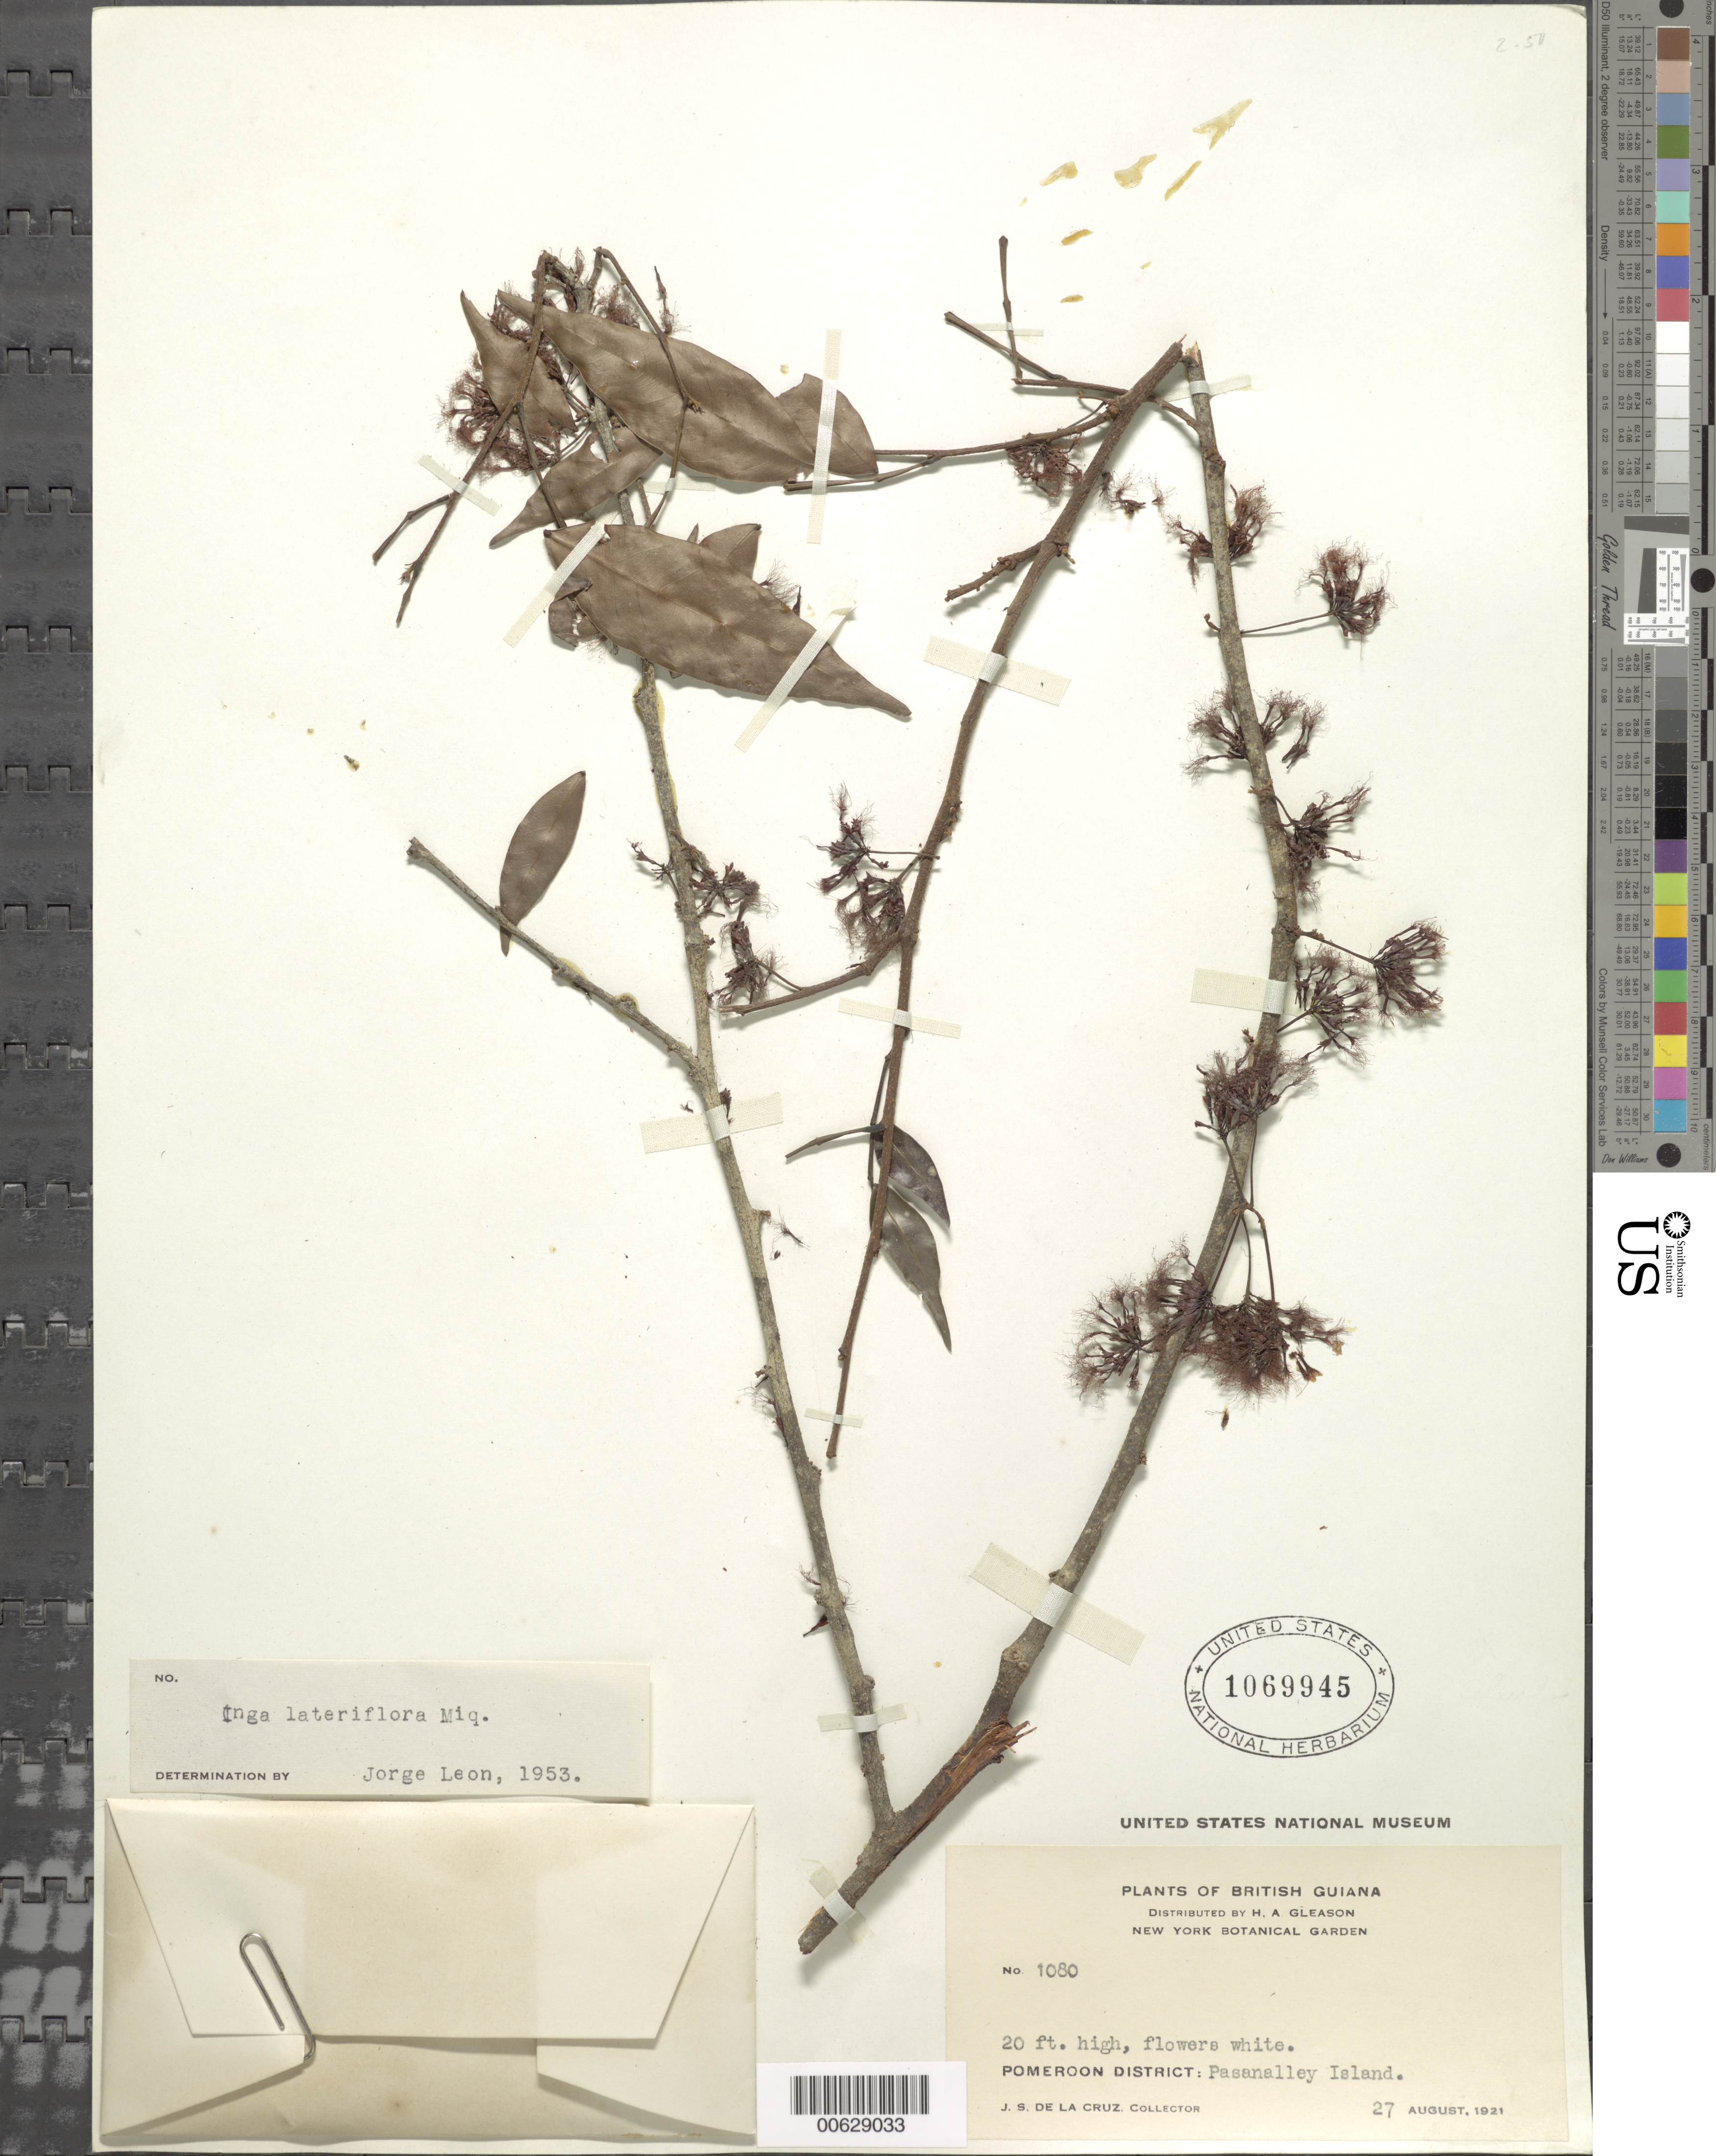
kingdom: Plantae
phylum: Tracheophyta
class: Magnoliopsida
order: Fabales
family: Fabaceae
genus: Inga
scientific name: Inga lateriflora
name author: Miq.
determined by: León, J.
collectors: J. S. de la Cruz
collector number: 1080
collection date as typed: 27-Aug-21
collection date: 1921-08-27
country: Guyana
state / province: Barima-Waini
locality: Pasanalley Island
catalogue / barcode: US 1069945